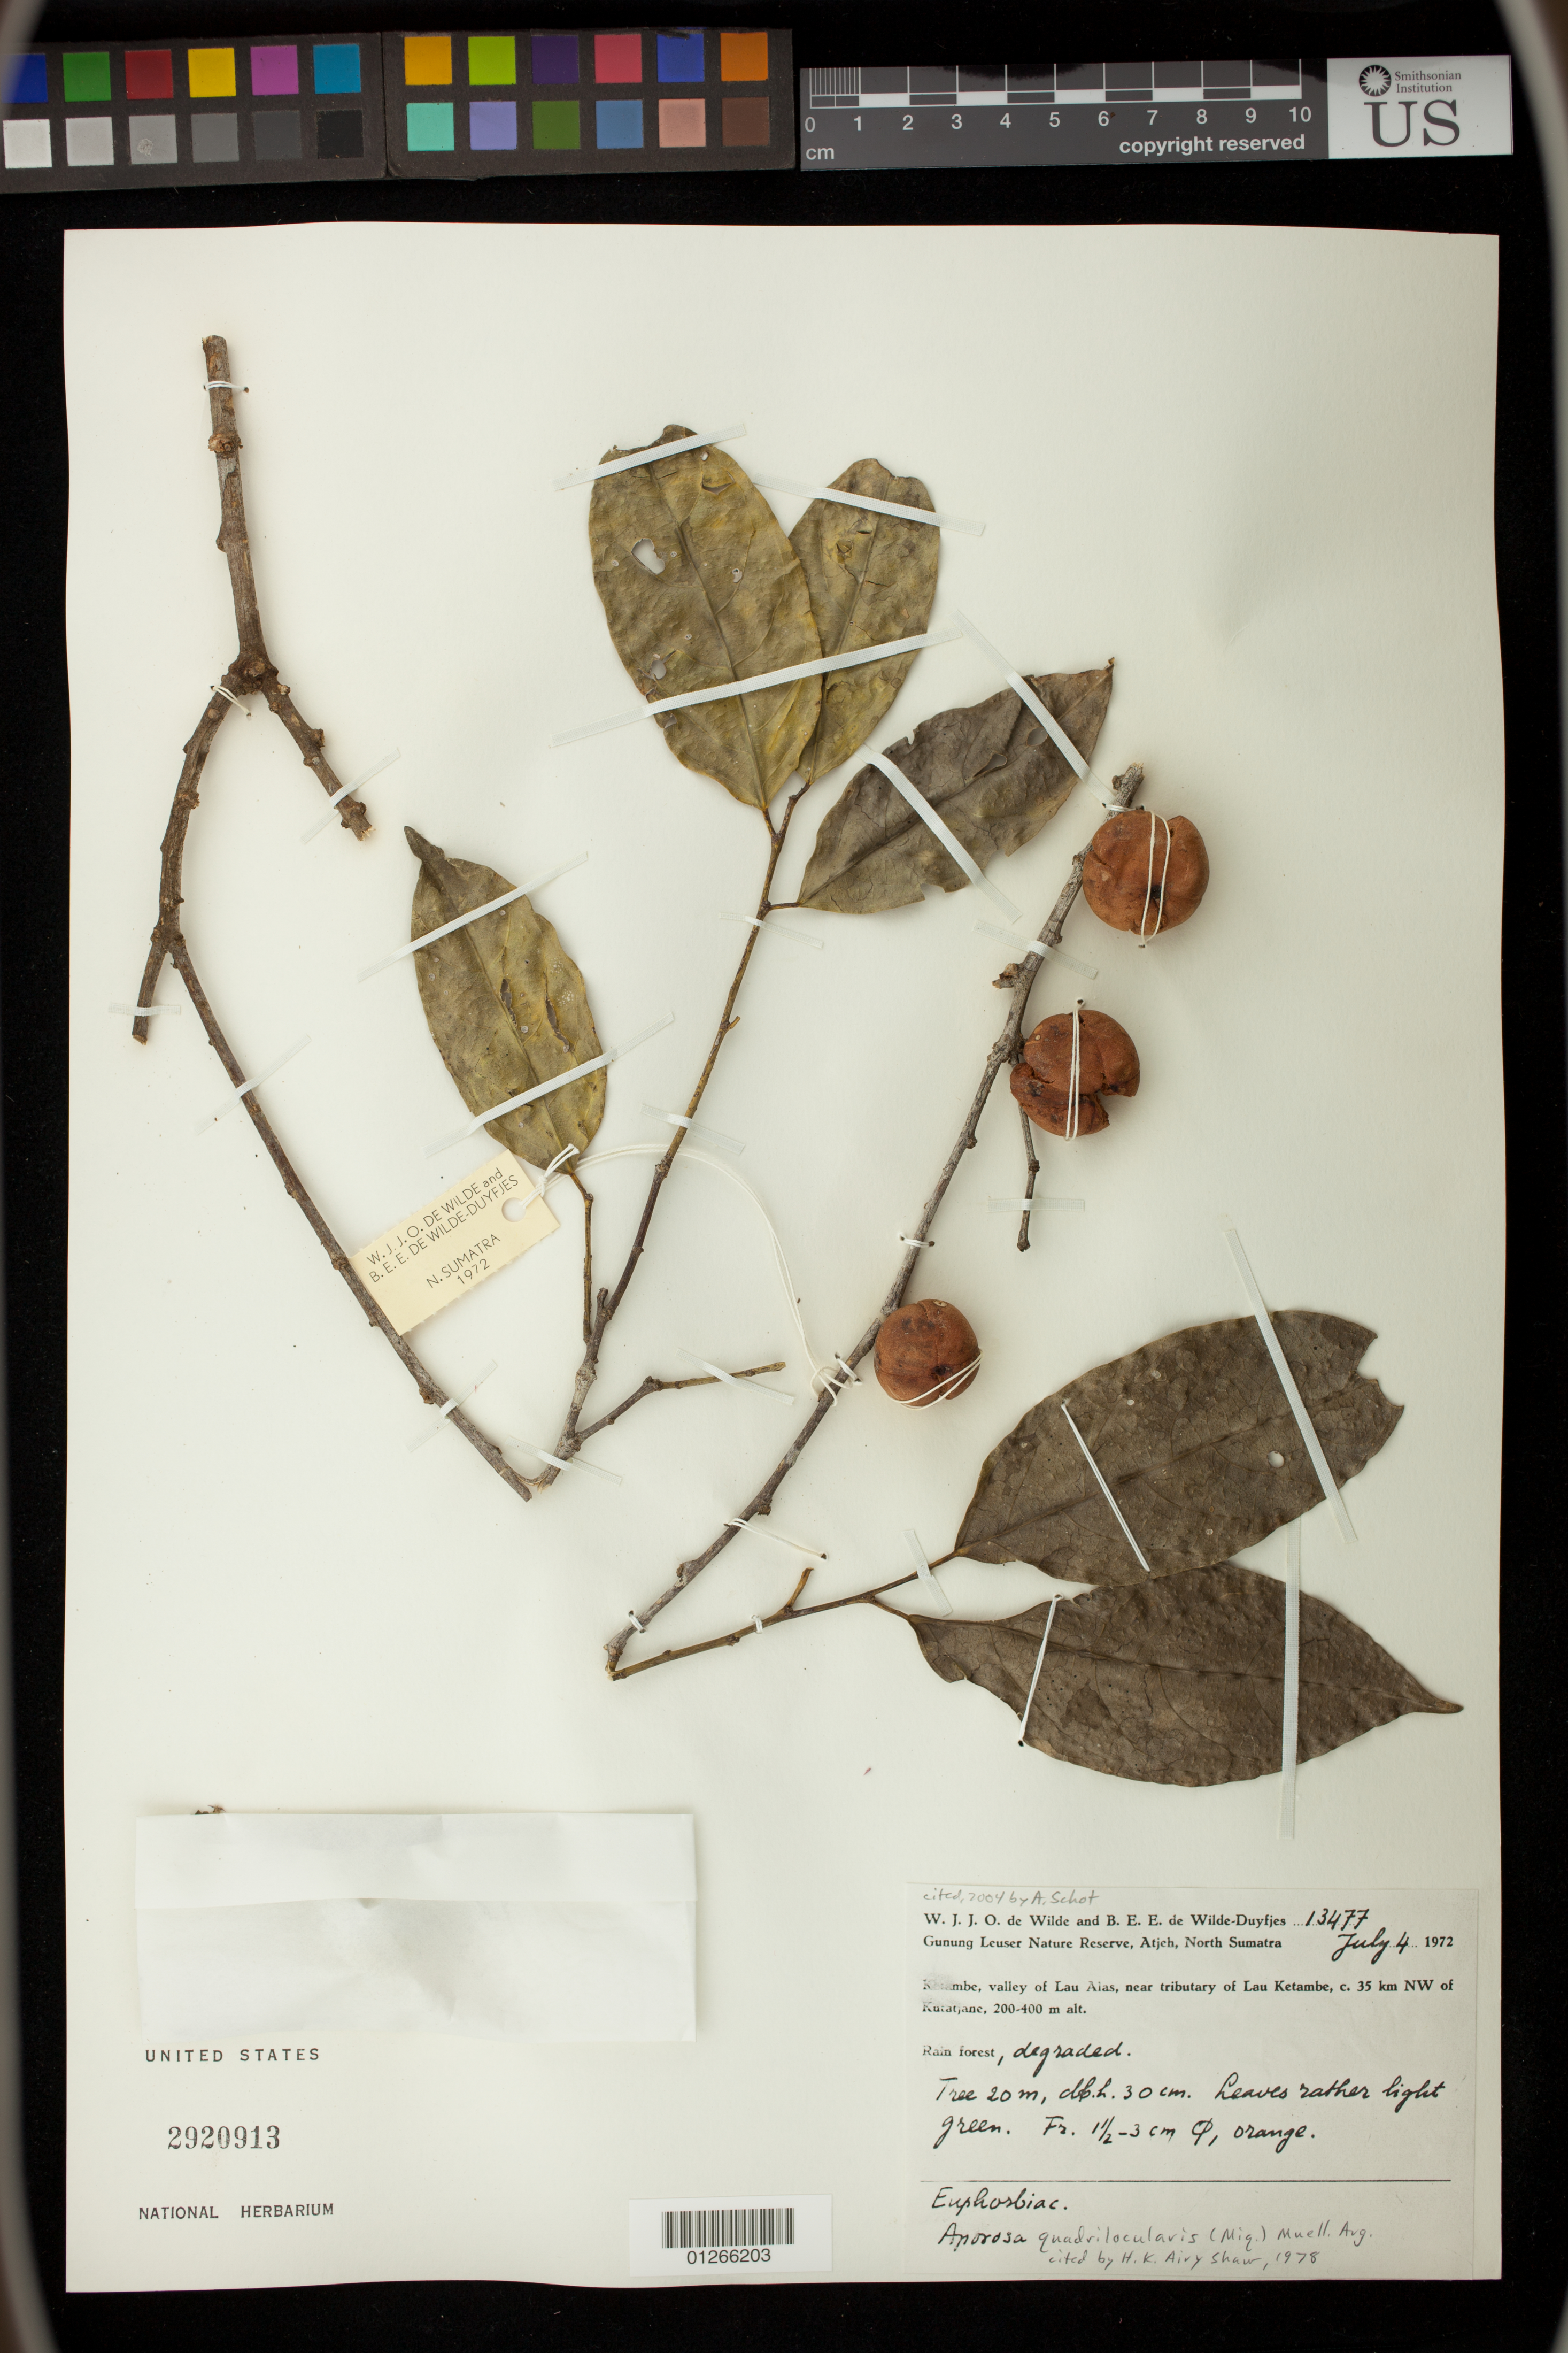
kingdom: Plantae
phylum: Tracheophyta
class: Magnoliopsida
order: Malpighiales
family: Phyllanthaceae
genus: Aporosa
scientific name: Aporosa quadrilocularis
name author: (Miq.) Müll. Arg.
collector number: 13477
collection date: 1972-07-04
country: Indonesia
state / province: Sumatra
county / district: Sumatera Utara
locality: Gunung Leuser Nature Reserve, Atjeh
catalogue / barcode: US 2920913